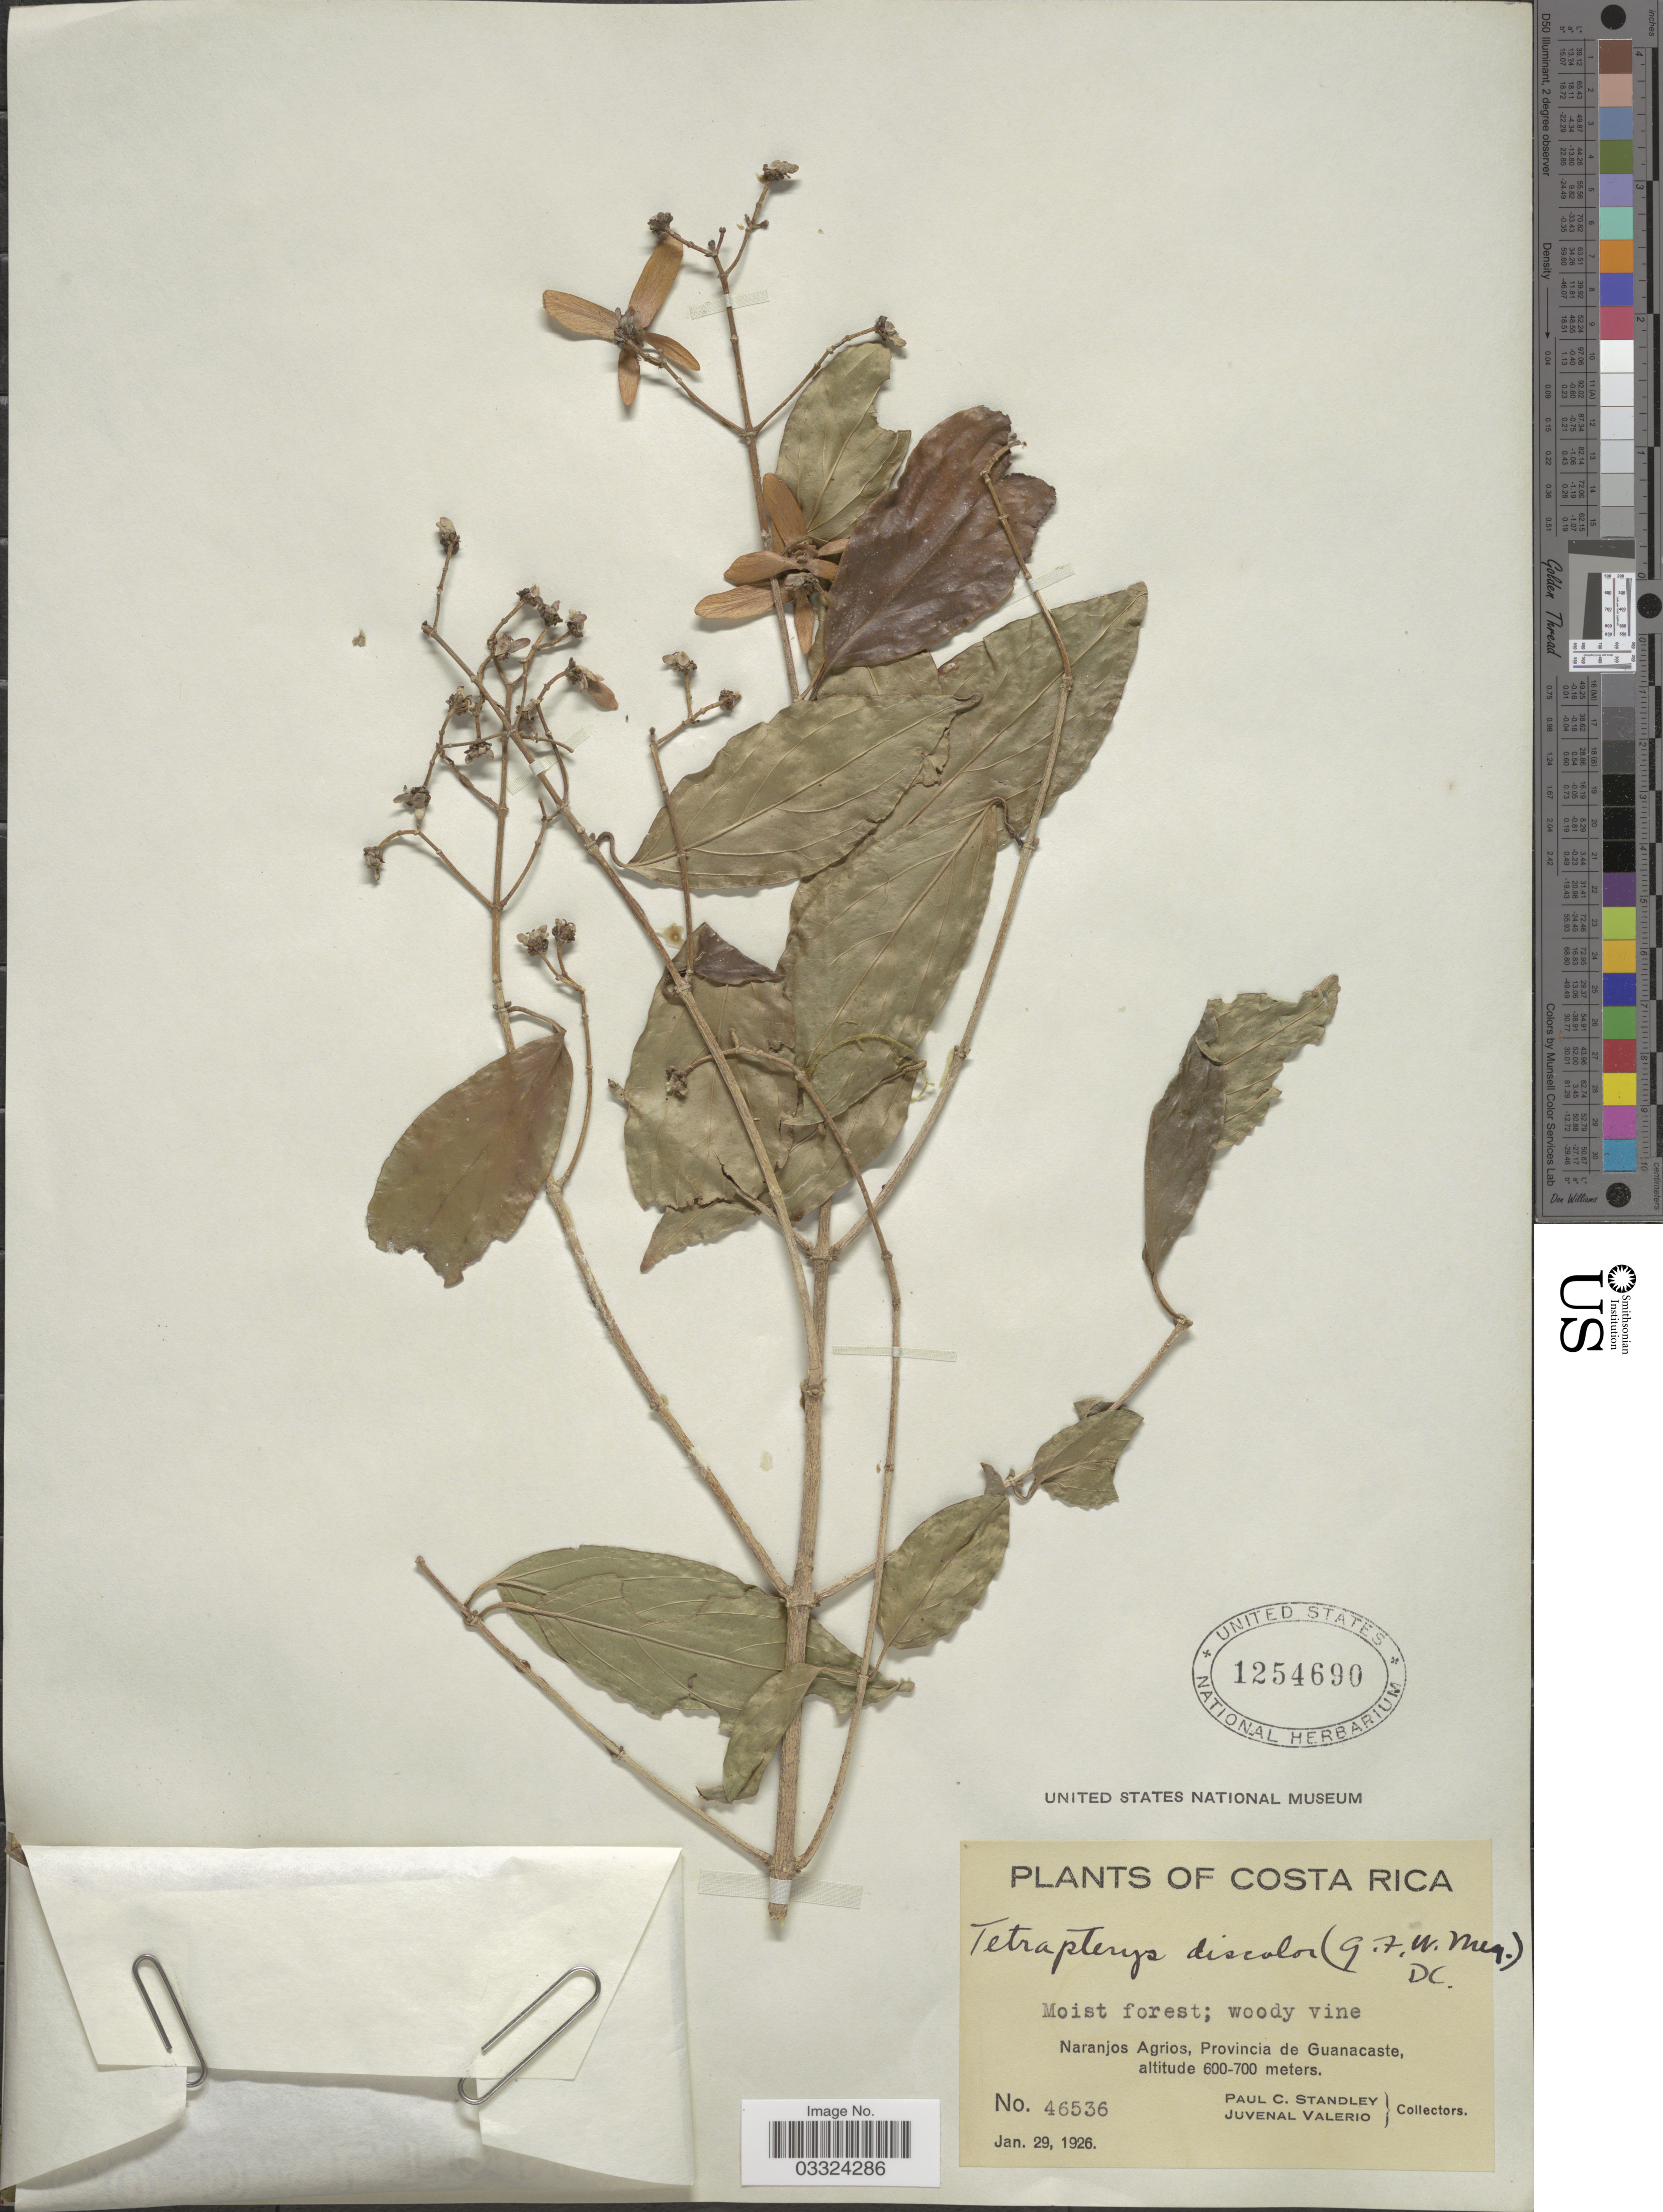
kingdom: Plantae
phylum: Tracheophyta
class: Magnoliopsida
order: Malpighiales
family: Malpighiaceae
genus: Tetrapterys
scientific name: Tetrapterys discolor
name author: (G. Mey.) DC.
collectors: P. C. Standley & J. Valerio R.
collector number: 46536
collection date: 1926-01-29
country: Costa Rica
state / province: Guanacaste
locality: Naranjos Agrios.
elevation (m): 600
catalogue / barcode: US 1254690